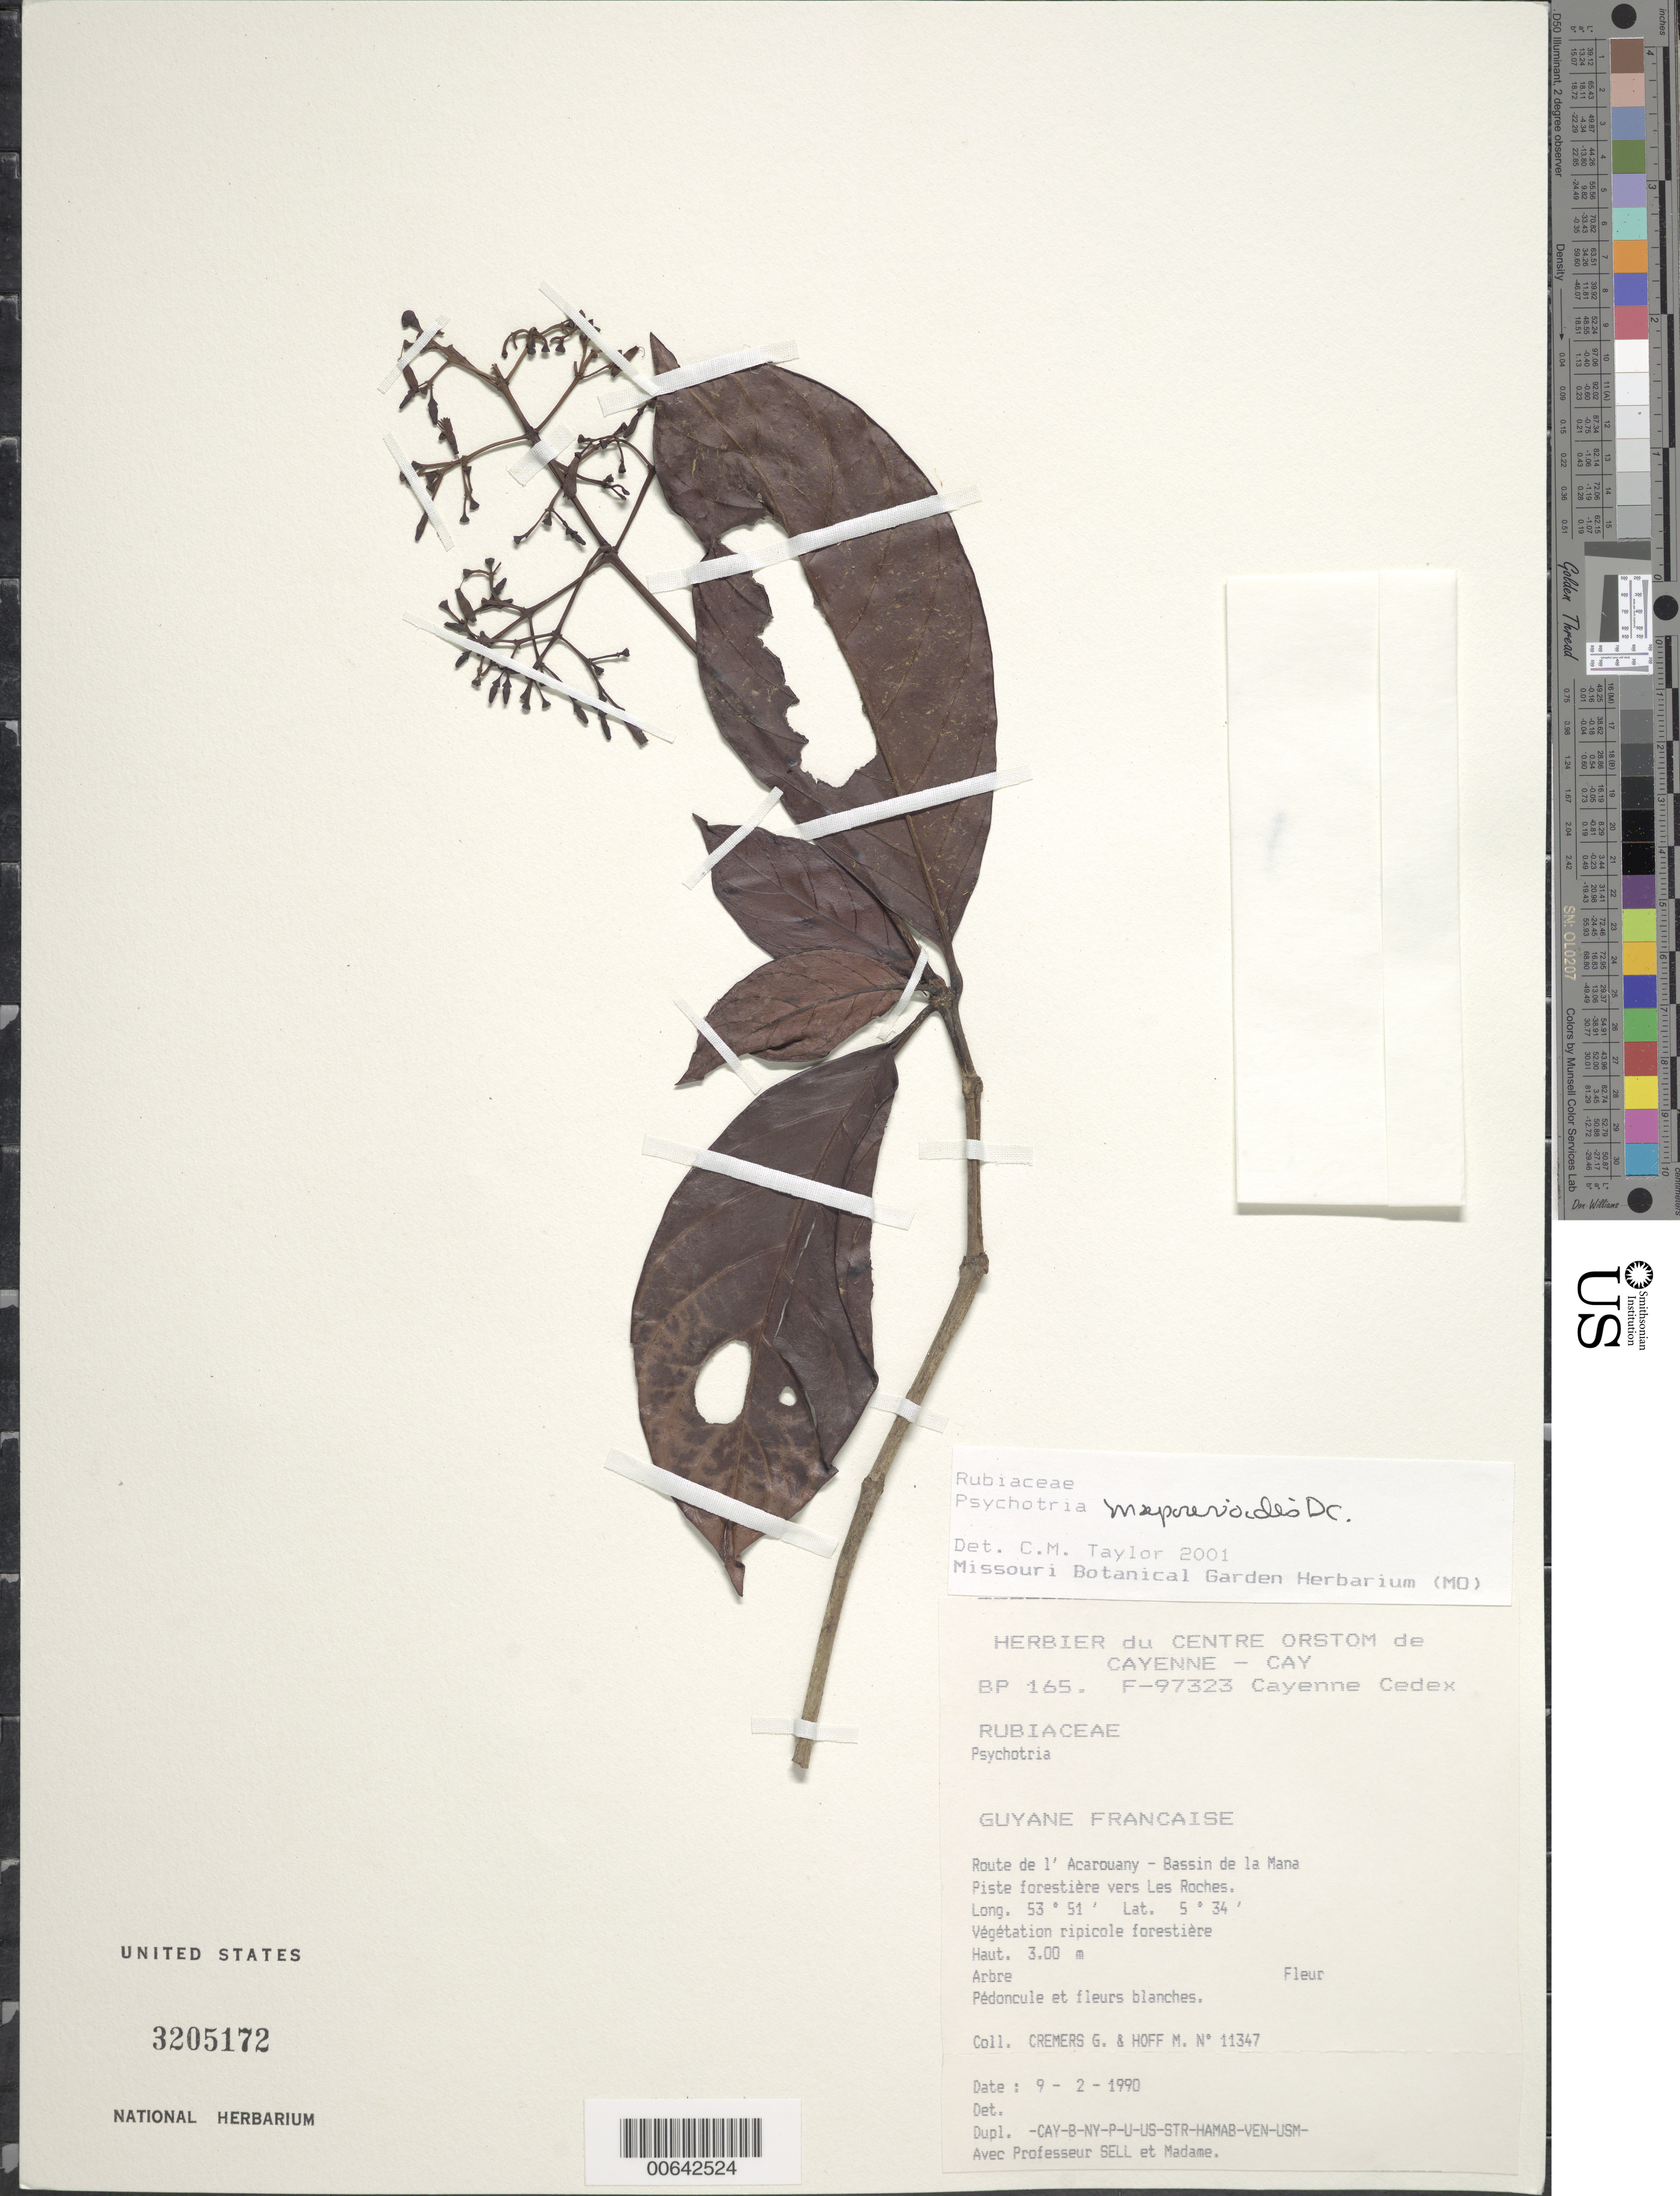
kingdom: Plantae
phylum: Tracheophyta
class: Magnoliopsida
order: Gentianales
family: Rubiaceae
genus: Psychotria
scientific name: Psychotria mapourioides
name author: DC.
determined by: Taylor, Charlotte M.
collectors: G. Cremers & M. Hoff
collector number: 11347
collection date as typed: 9-Feb-90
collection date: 1990-02-09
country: French Guiana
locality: Route de l'Acarouany, Bassin de la Mana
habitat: Végétation ripicole forestière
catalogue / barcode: US 3205172